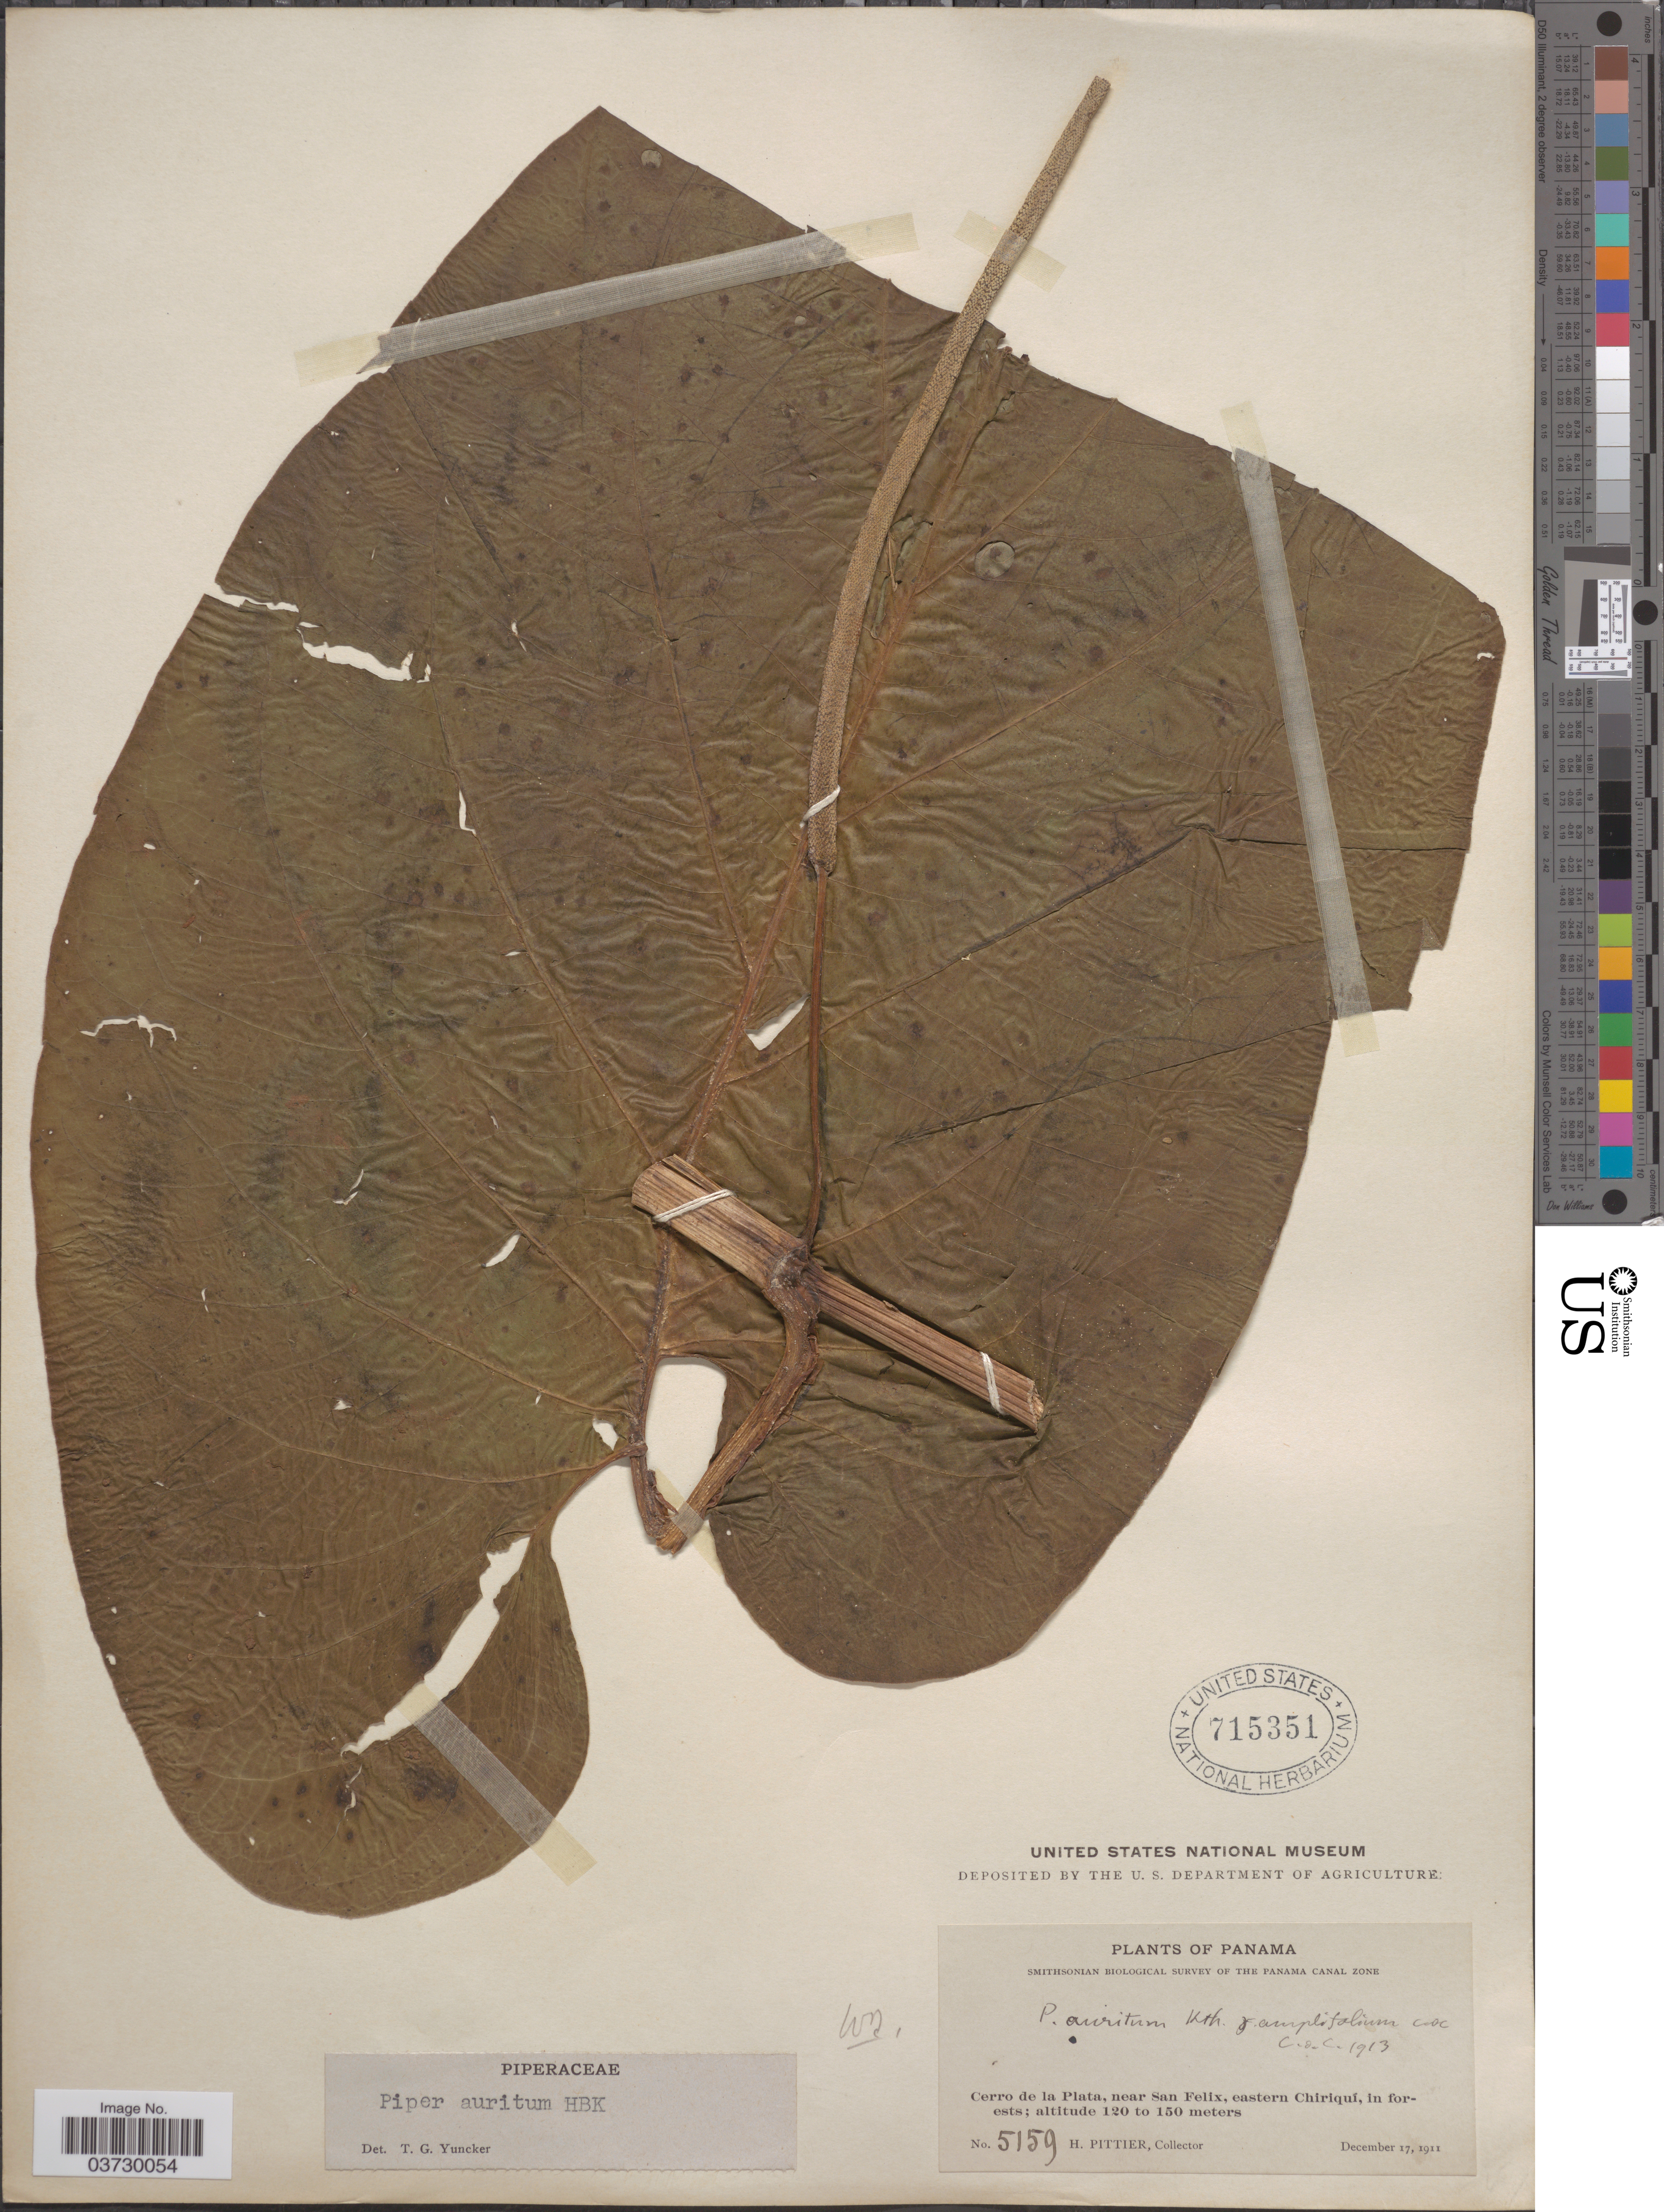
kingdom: Plantae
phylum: Tracheophyta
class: Magnoliopsida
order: Piperales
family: Piperaceae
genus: Piper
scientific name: Piper auritum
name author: Kunth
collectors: H. F. Pittier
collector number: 5159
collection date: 1911-12-17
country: Panama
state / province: Chiriqui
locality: The Panama Canal Zone. Cerro de la Plata, near San Felix, eastern Chiriquí.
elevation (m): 120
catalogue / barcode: US 715351